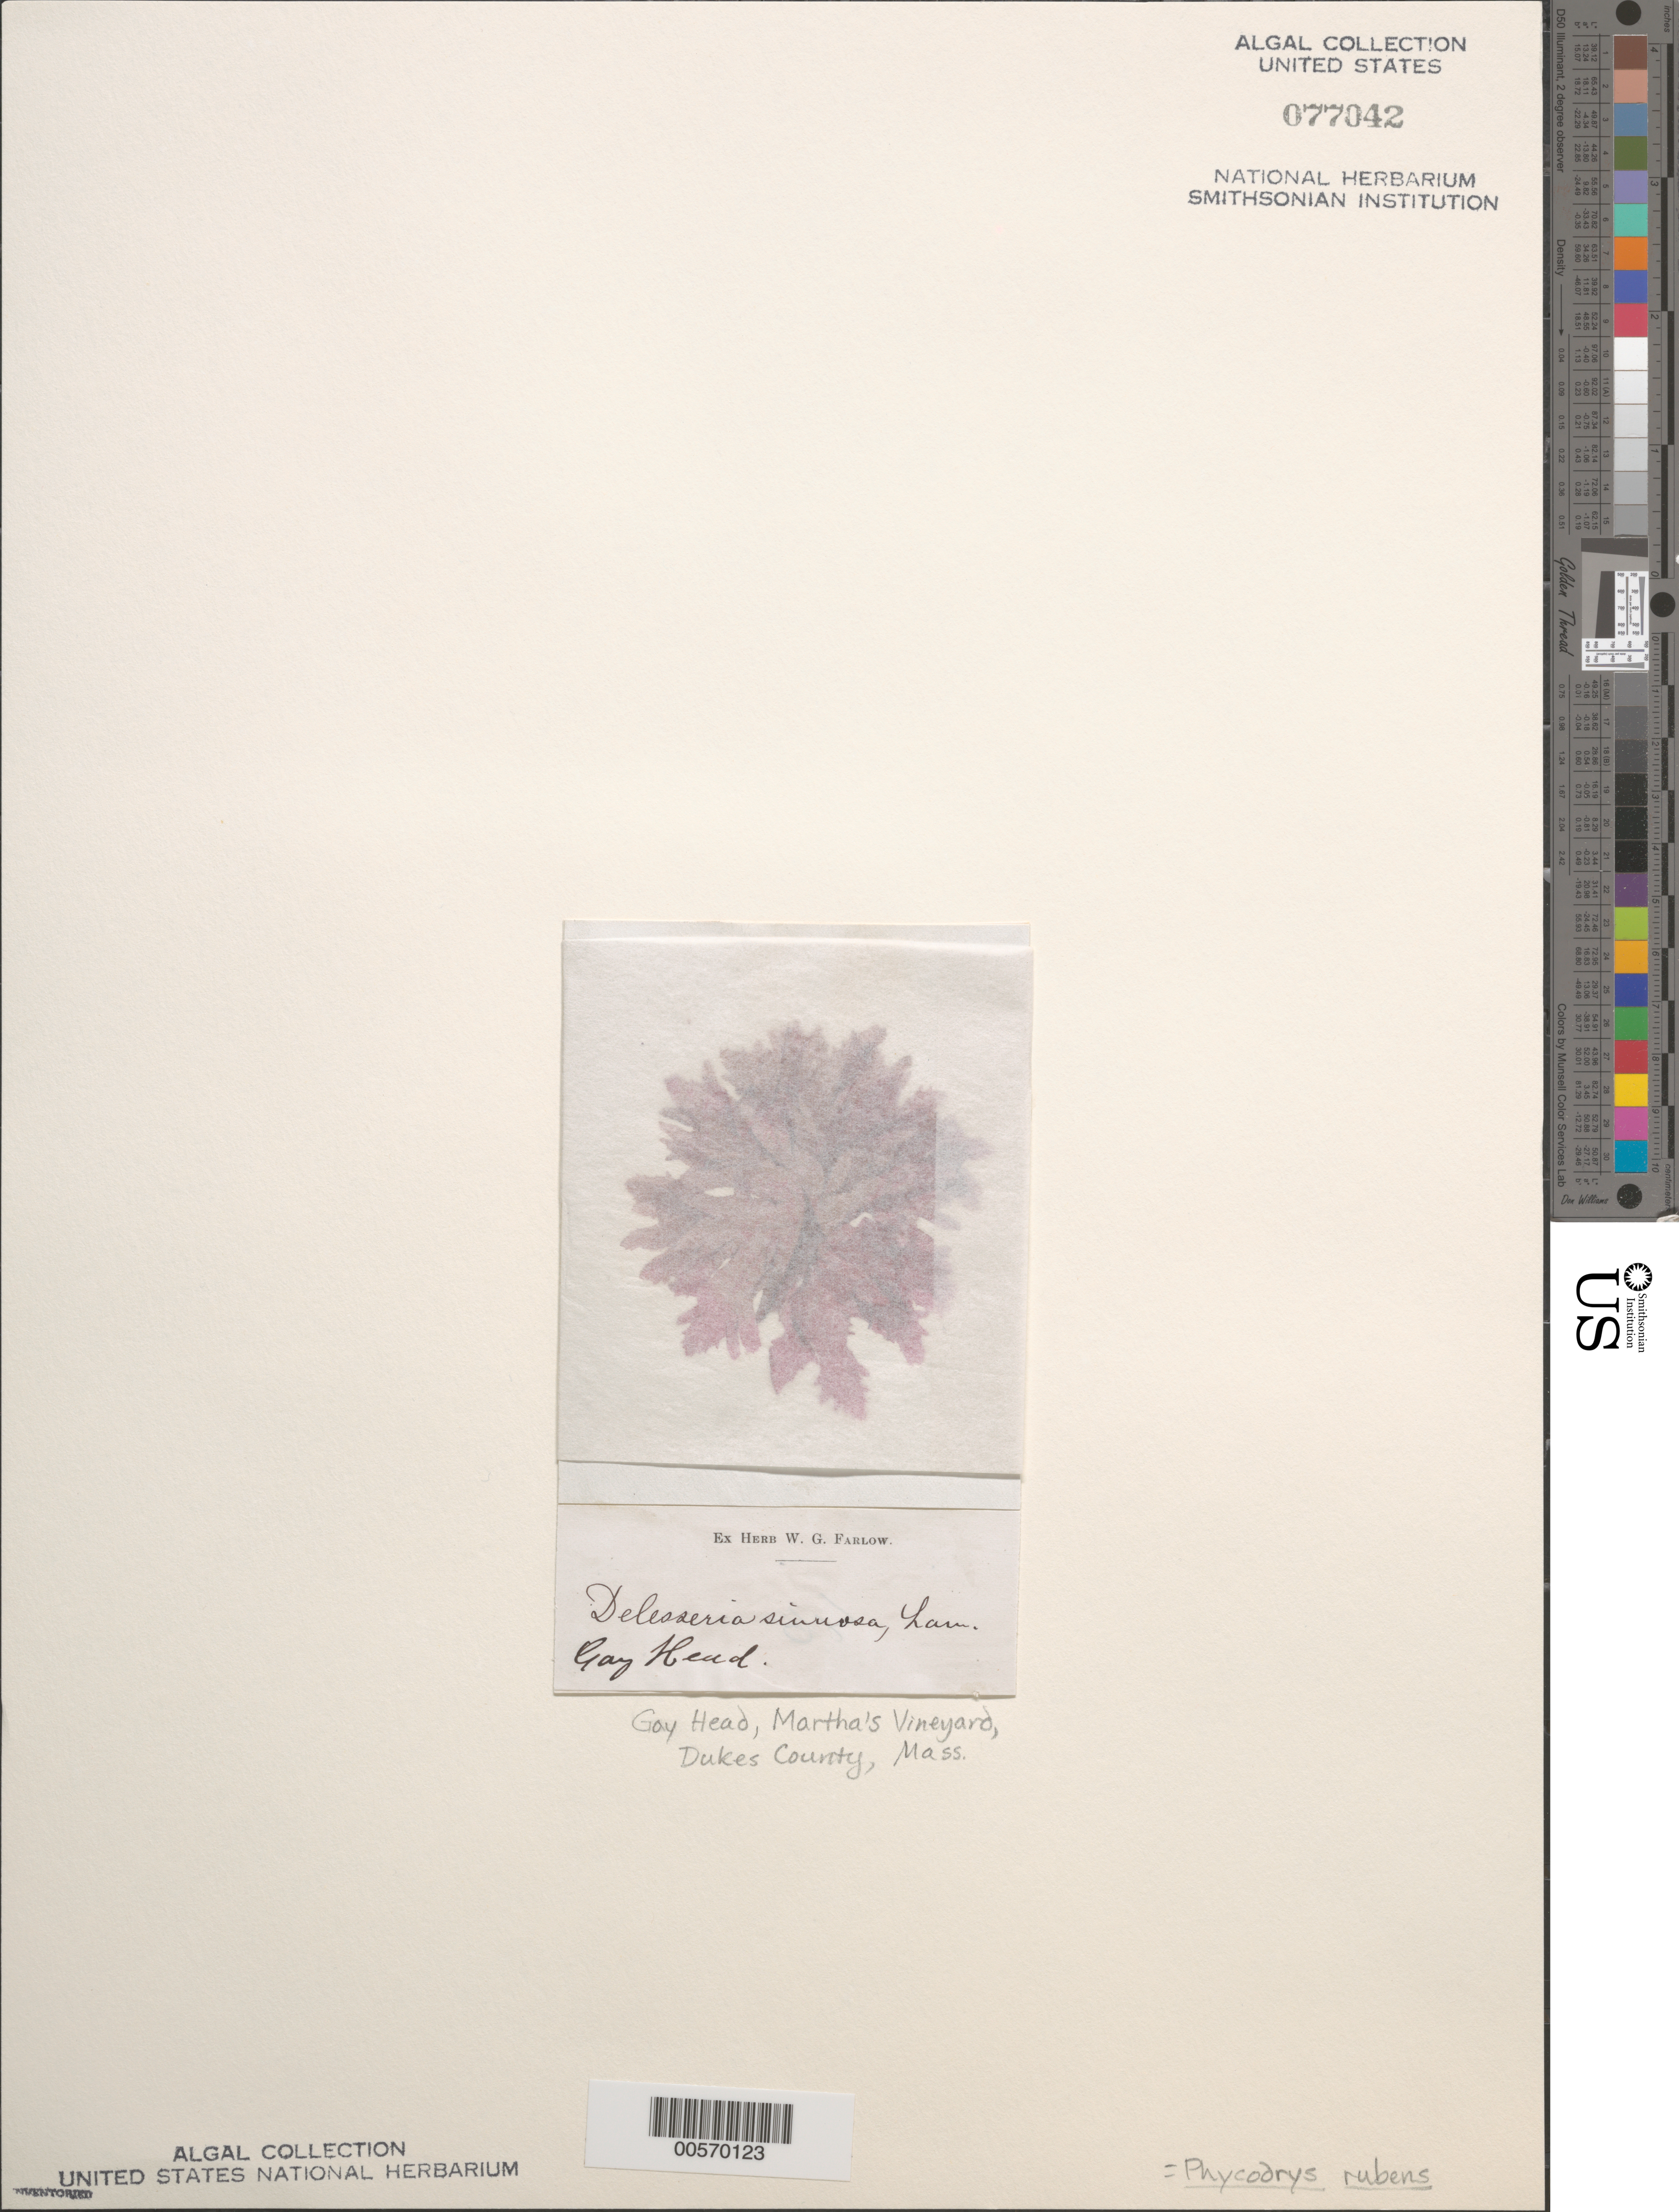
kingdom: Plantae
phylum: Rhodophyta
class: Florideophyceae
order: Ceramiales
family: Delesseriaceae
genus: Phycodrys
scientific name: Phycodrys rubens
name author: (L.) Batters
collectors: W. Farlow (Herbarium)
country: United States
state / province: Massachusetts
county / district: Dukes County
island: Martha's Vineyard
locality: Gay Head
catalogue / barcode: US 77042